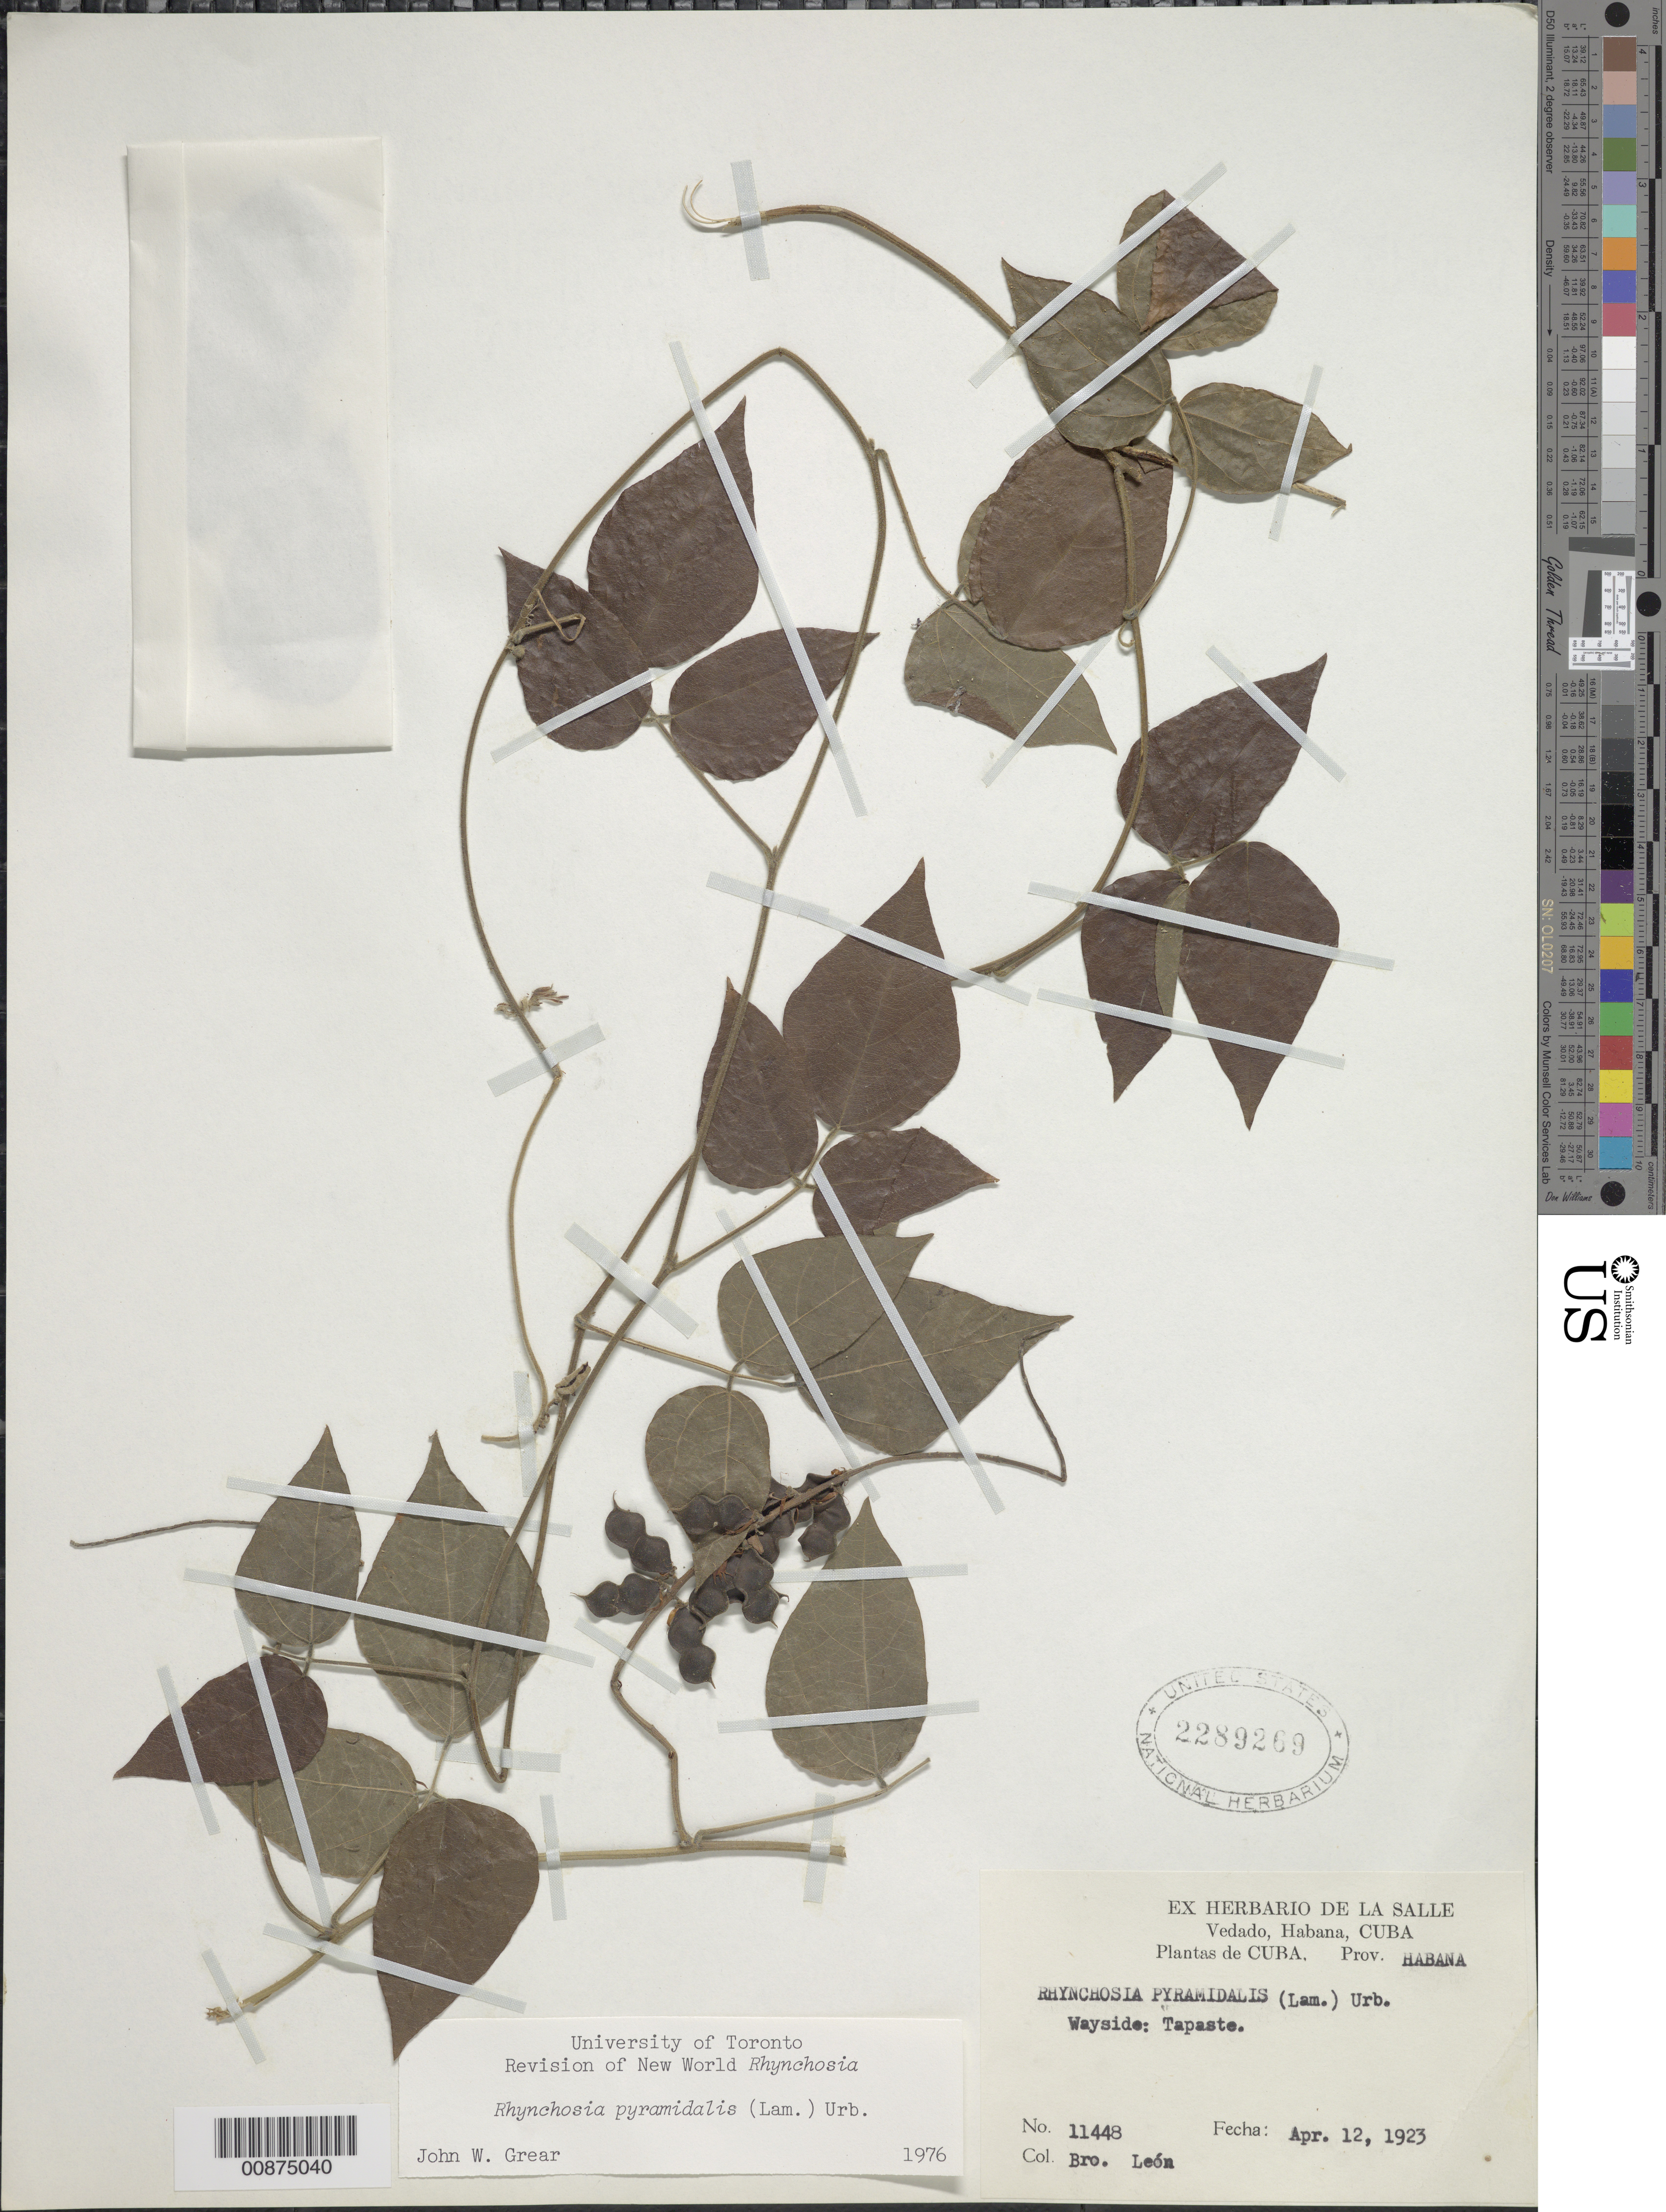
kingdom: Plantae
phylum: Tracheophyta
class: Magnoliopsida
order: Fabales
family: Fabaceae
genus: Rhynchosia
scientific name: Rhynchosia pyramidalis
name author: (Lam.) Urb.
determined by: Grear, J. W., Jr.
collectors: Bro. León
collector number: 11448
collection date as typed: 12 Apr 1923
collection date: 1923-04-12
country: Cuba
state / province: La Habana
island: Cuba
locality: Tapeste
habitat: Wayside.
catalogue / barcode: US 2289269